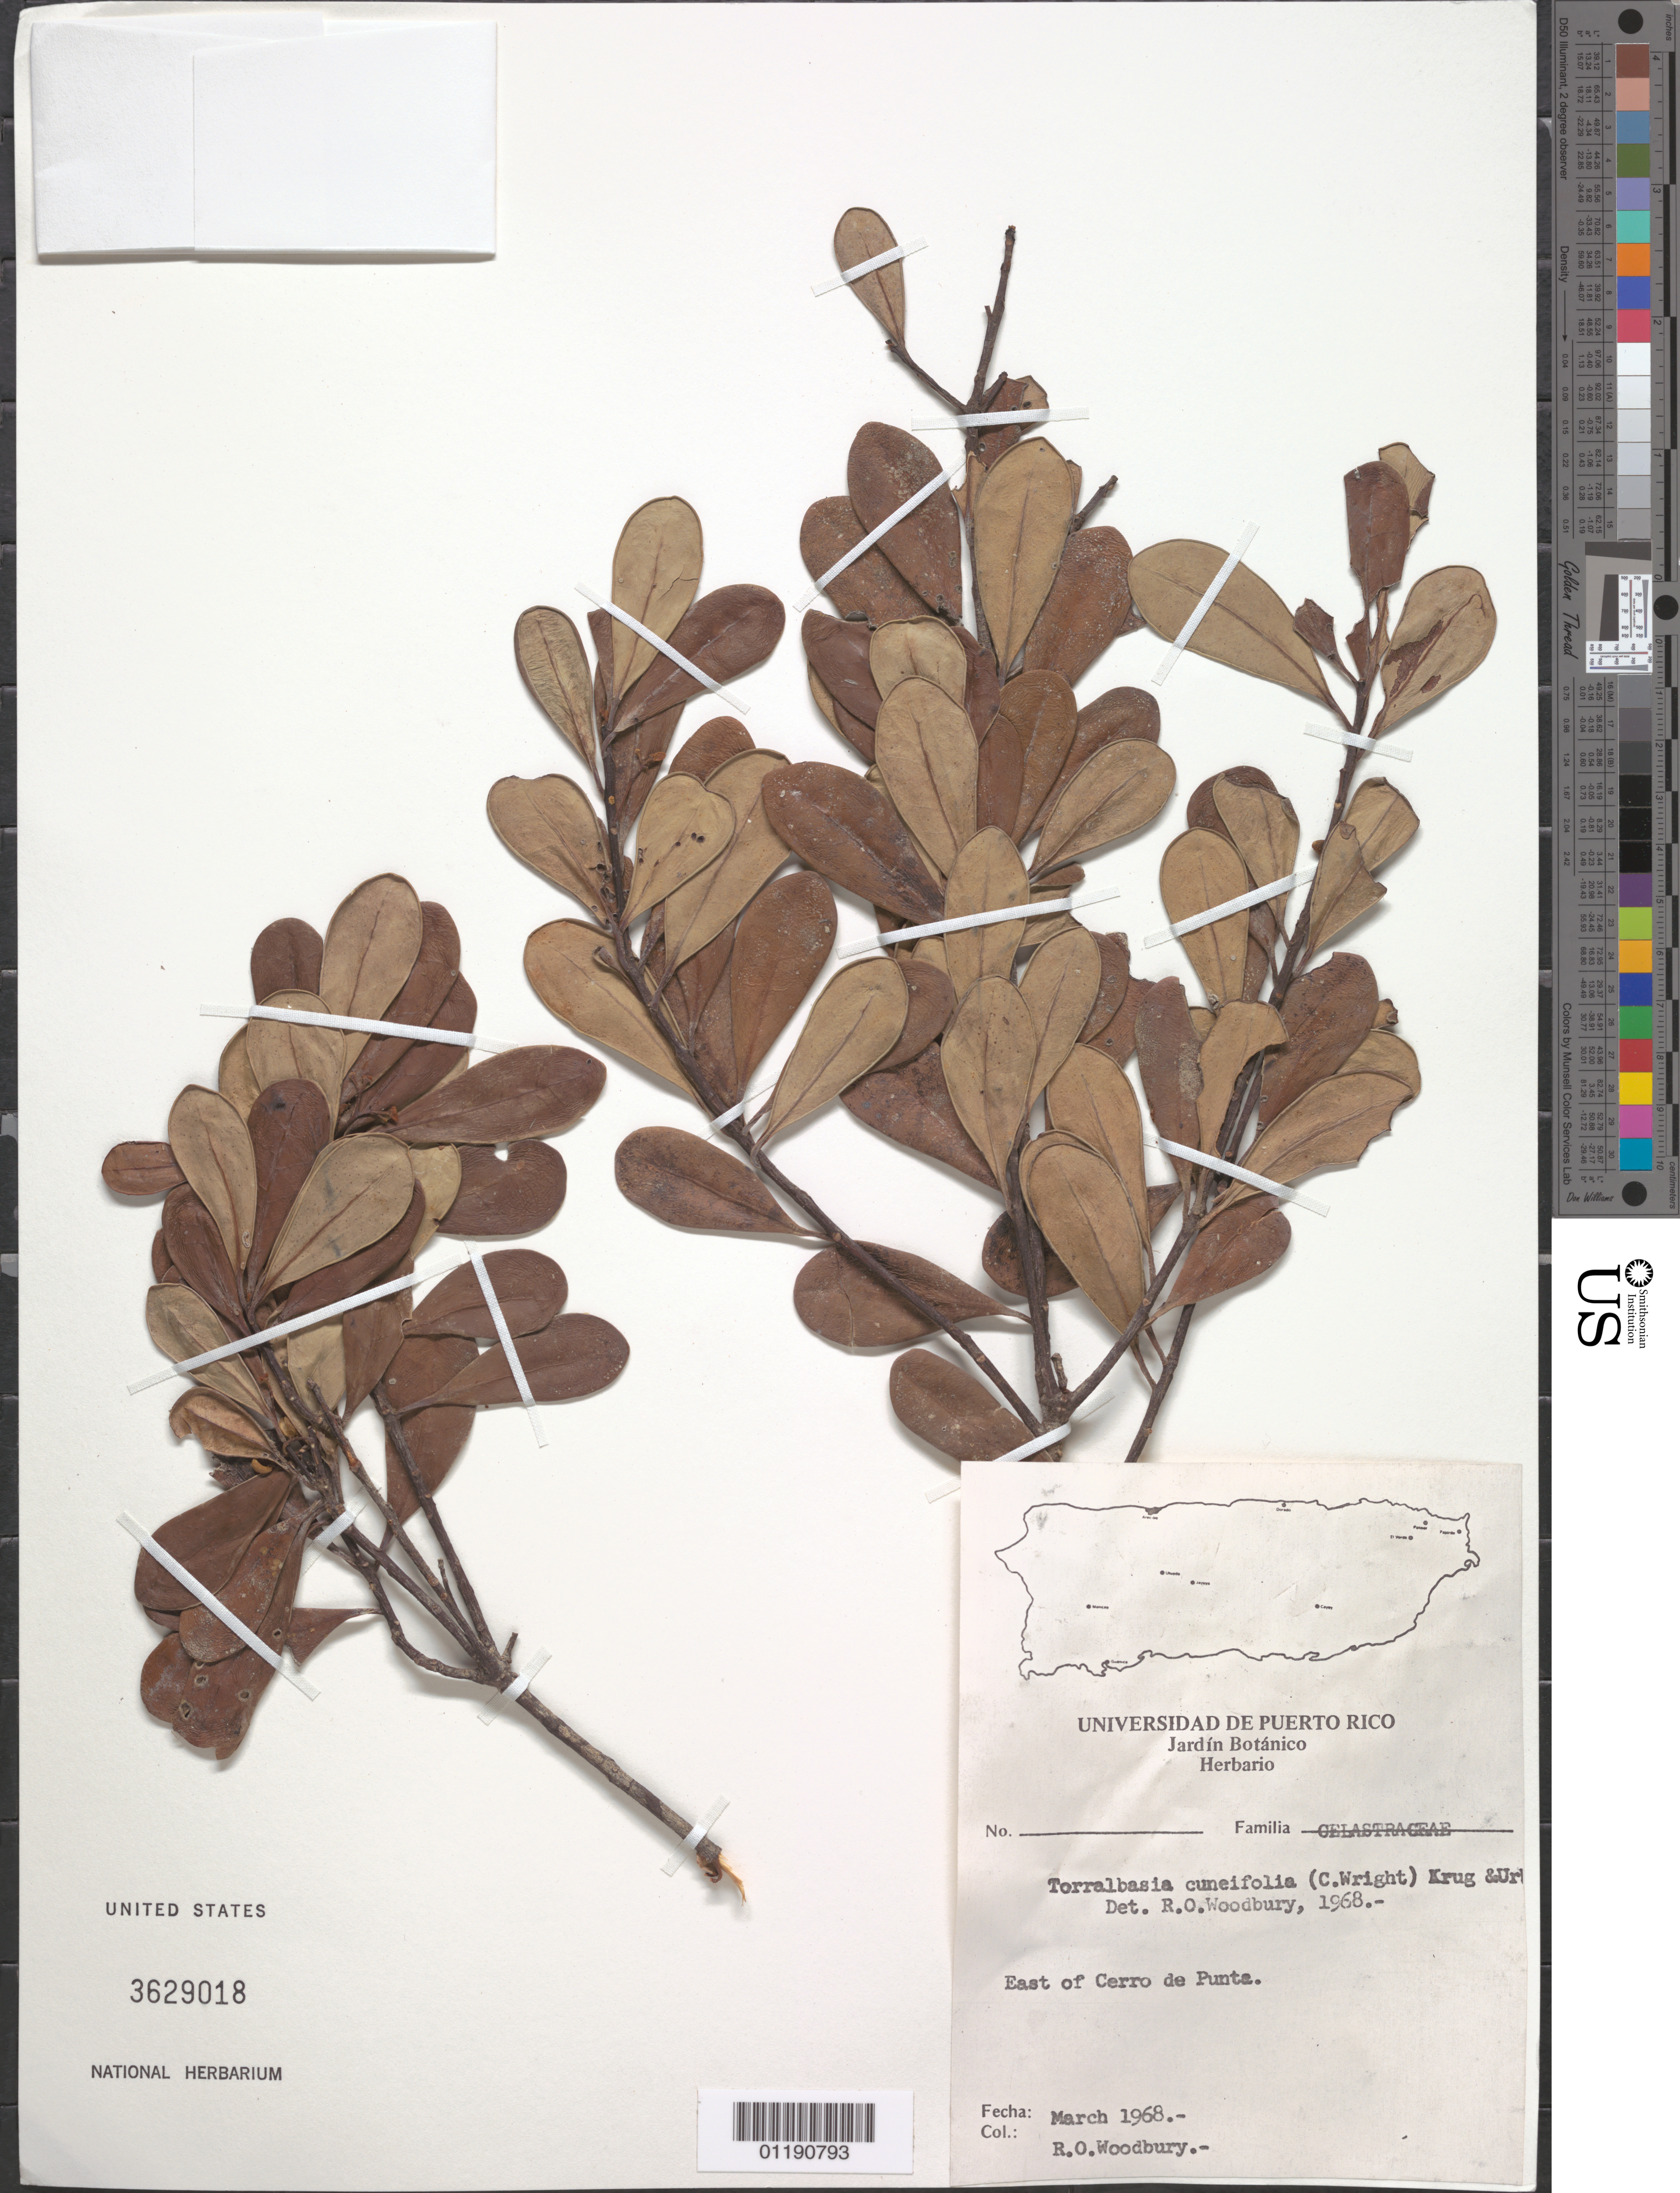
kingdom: Plantae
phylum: Tracheophyta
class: Magnoliopsida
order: Celastrales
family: Celastraceae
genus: Torralbasia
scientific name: Torralbasia cuneifolia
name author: (C. Wright ex Griseb.) Krug & Urb.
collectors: R. O. Woodbury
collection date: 1968-03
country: Puerto Rico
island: Puerto Rico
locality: East of Cerro de Punta.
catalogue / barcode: US 3629018